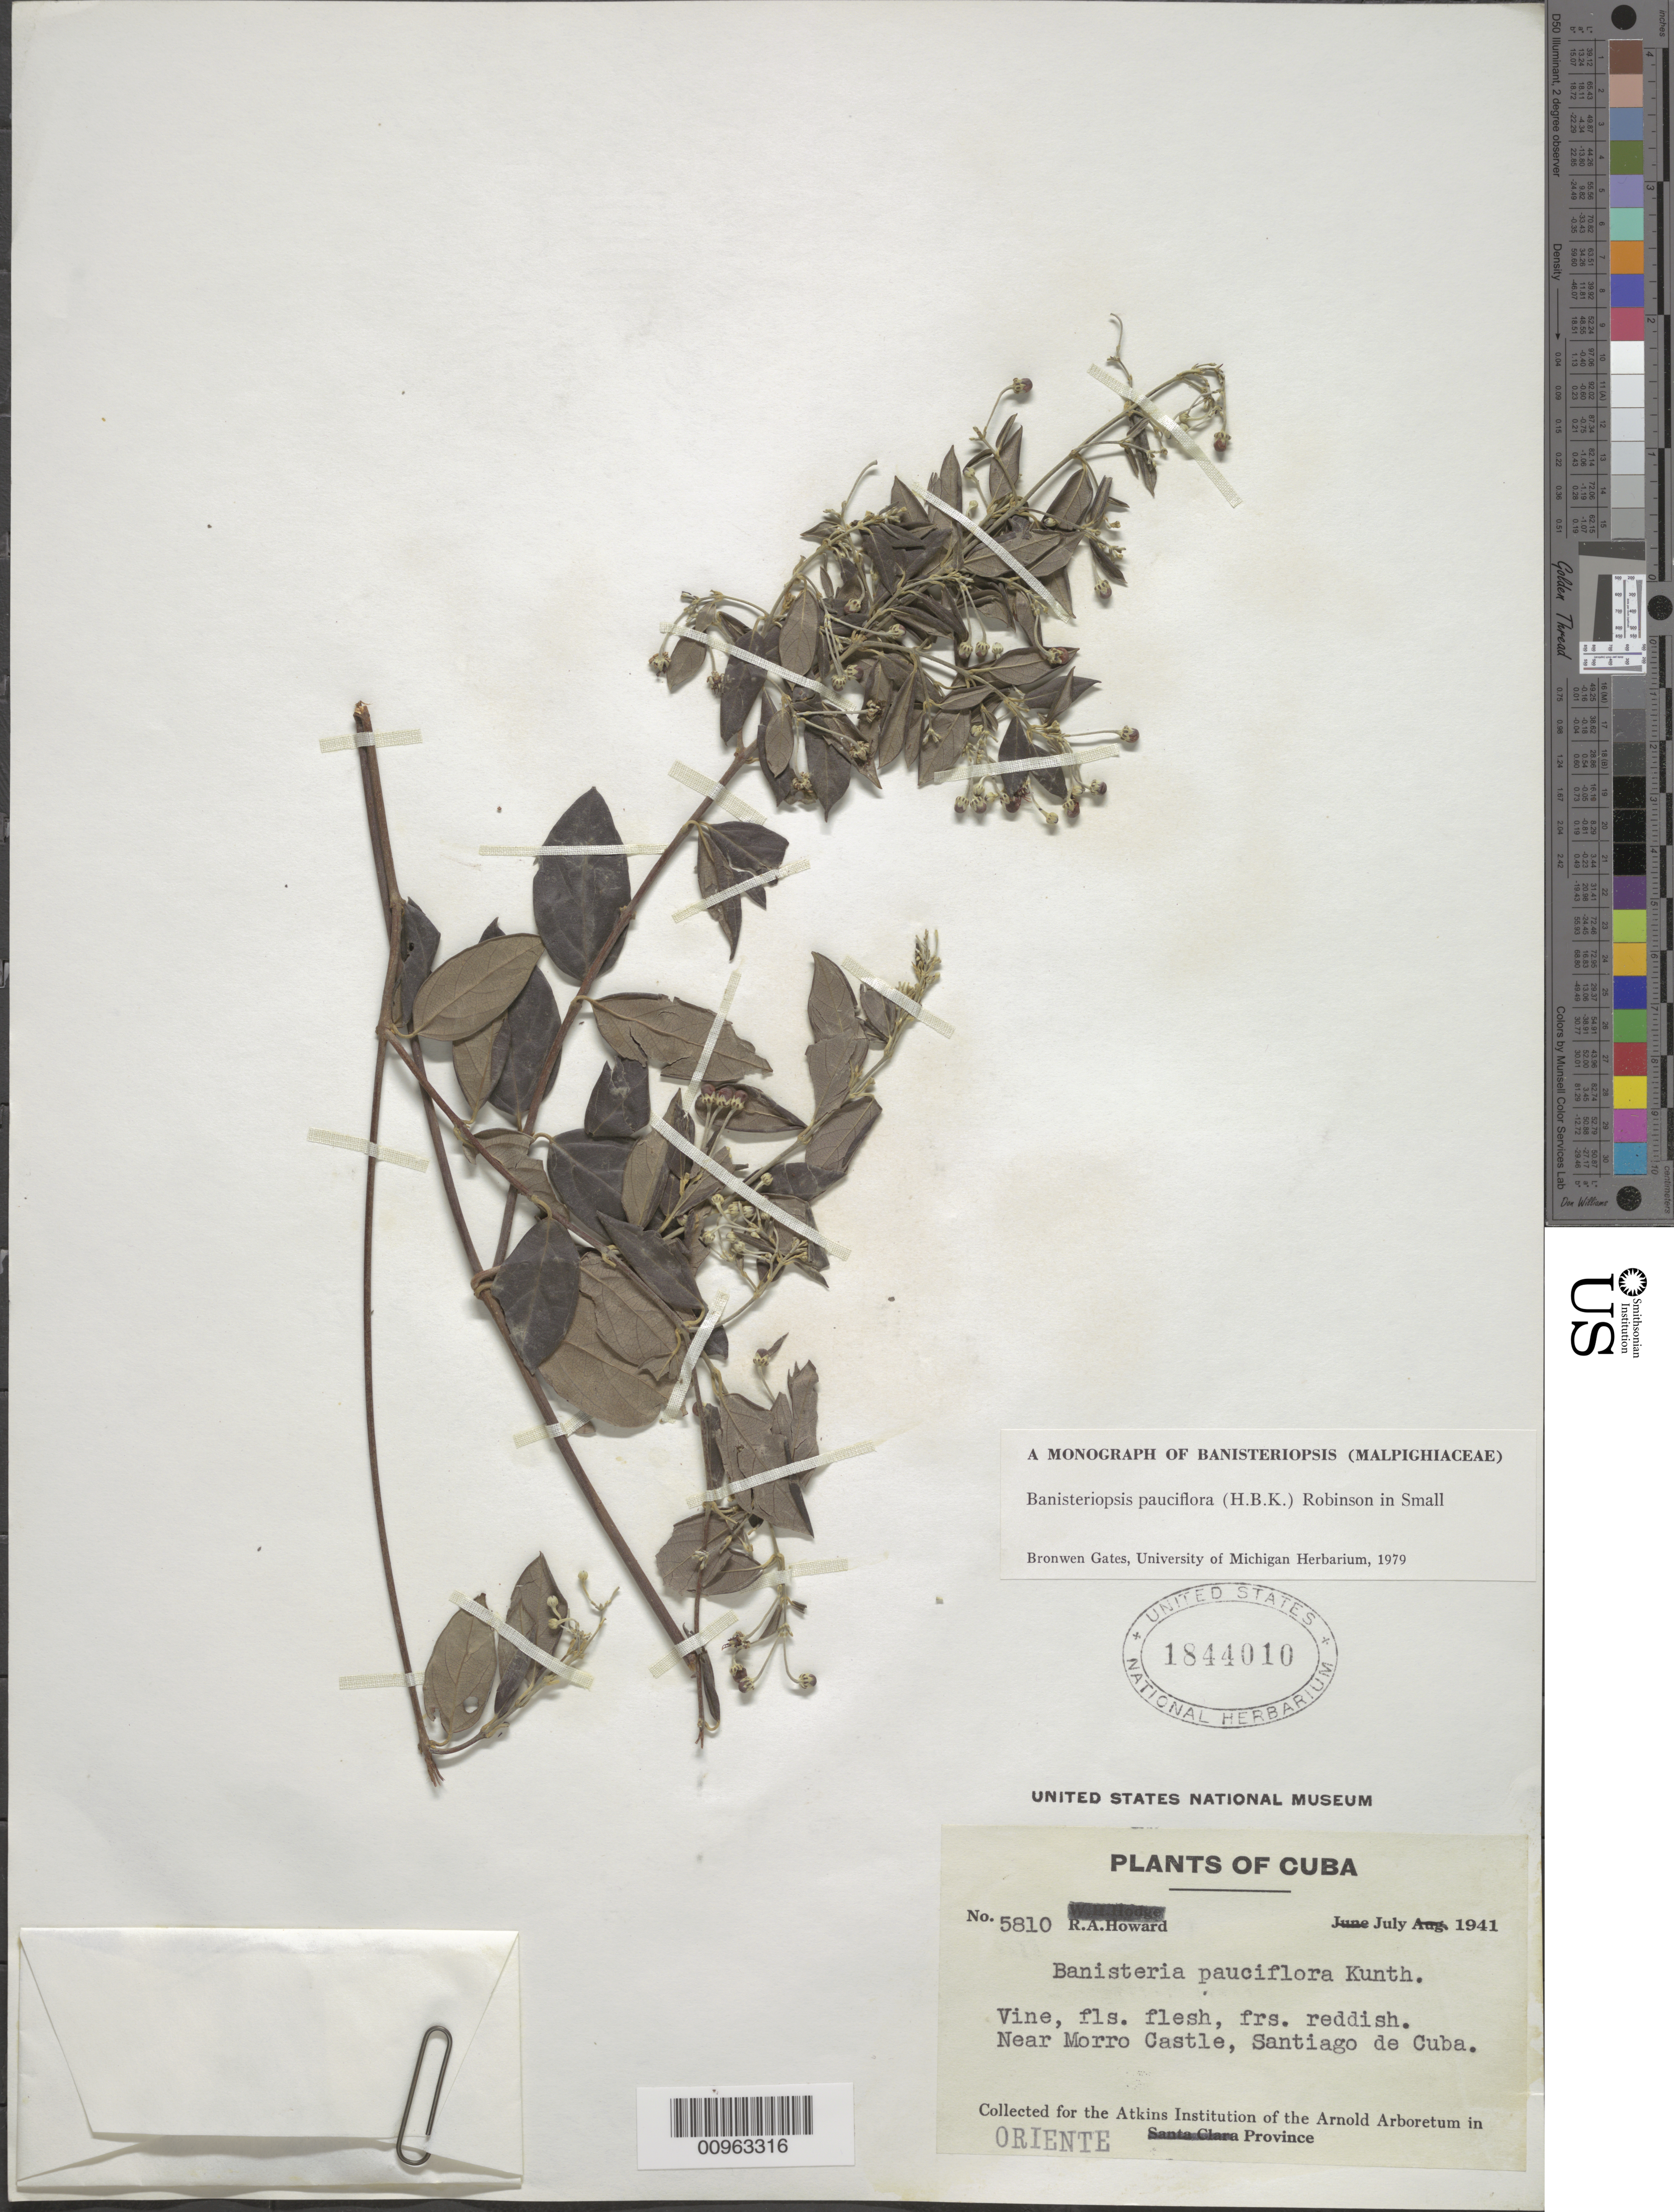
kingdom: Plantae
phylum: Tracheophyta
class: Magnoliopsida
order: Malpighiales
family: Malpighiaceae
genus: Banisteriopsis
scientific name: Banisteriopsis pauciflora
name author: (Kunth) C.B. Rob.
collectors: R. A. Howard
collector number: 5810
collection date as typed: Jul 1941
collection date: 1941-07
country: Cuba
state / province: Santiago de Cuba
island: Cuba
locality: Near Morro Castle, Santiago de Cuba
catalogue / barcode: US 1844010